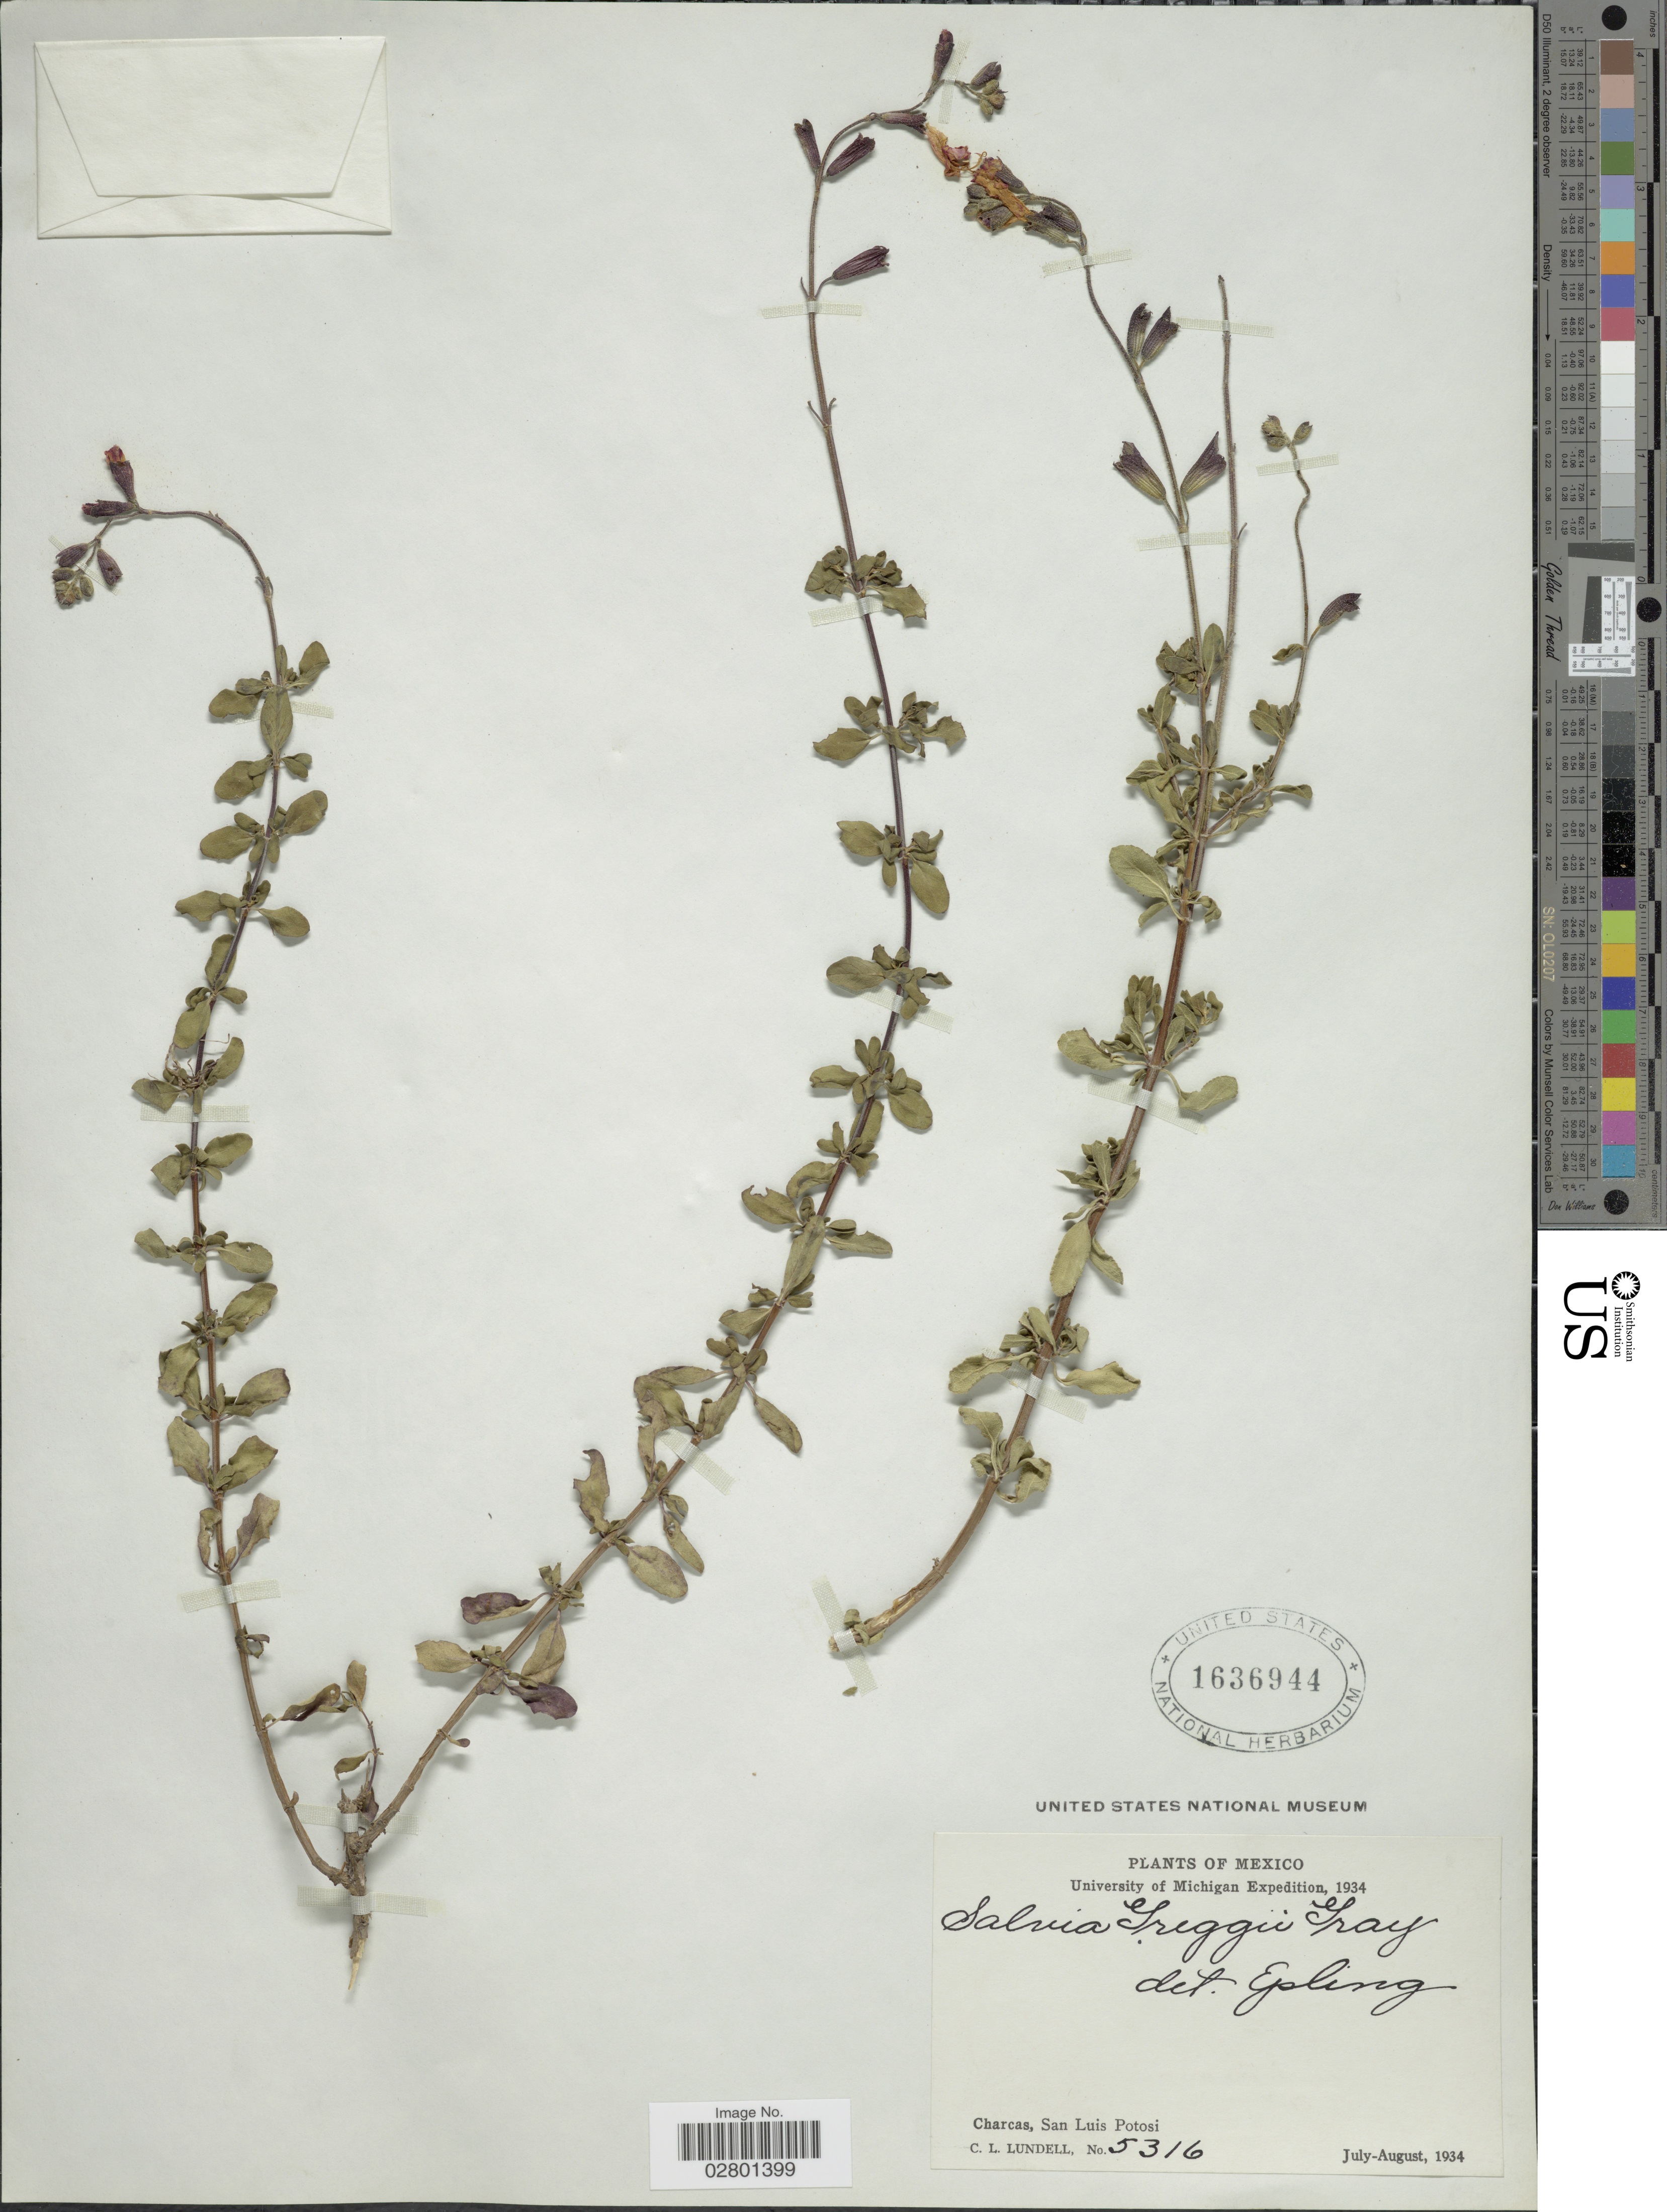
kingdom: Plantae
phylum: Tracheophyta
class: Magnoliopsida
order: Lamiales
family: Lamiaceae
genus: Salvia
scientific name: Salvia greggii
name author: A. Gray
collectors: C. L. Lundell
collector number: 5316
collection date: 1934-07/1934-08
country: Mexico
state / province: San Luis Potosí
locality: Charcas, San Luis Potosi.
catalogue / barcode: US 1636944